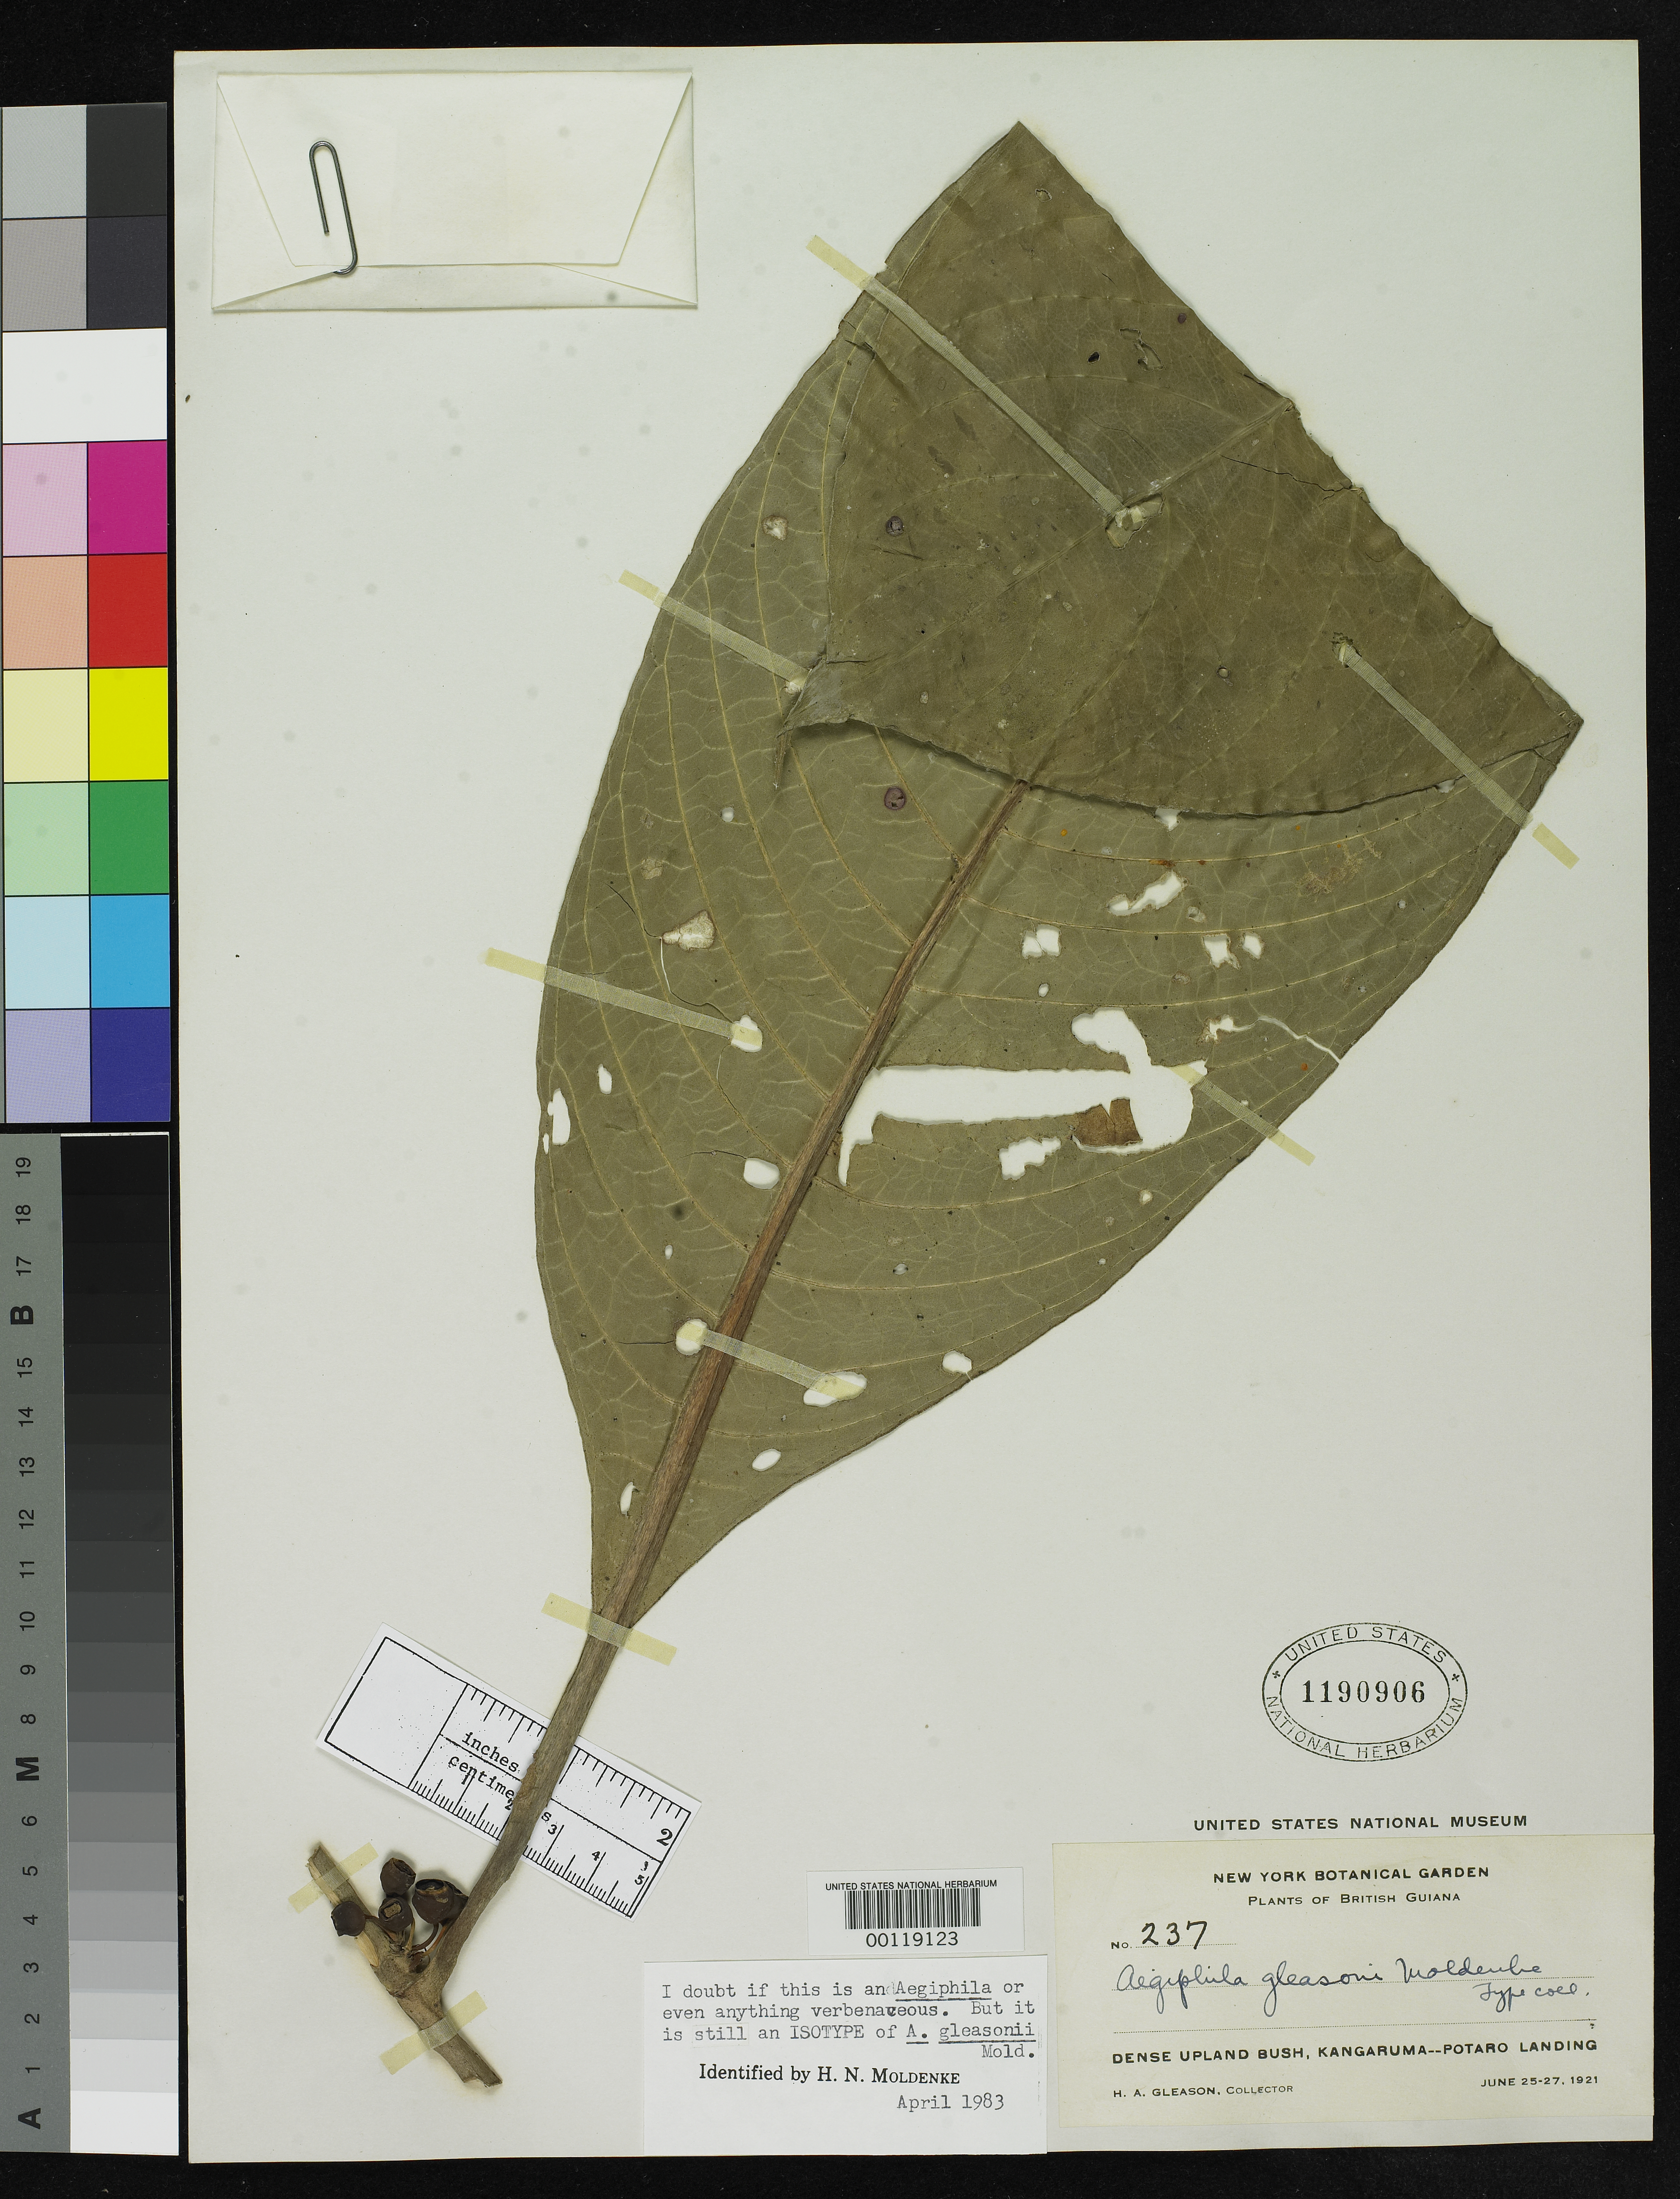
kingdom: Plantae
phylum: Tracheophyta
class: Magnoliopsida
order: Lamiales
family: Lamiaceae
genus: Aegiphila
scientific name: Aegiphila gleasonii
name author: Moldenke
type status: Type Fragment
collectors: H. A. Gleason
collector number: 237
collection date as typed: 25 Jun 1921 to 27 Jun 1921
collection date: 1921-06-25/1921-06-27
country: Guyana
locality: Kangaruma at Potaro Landing.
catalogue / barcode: US 1190906